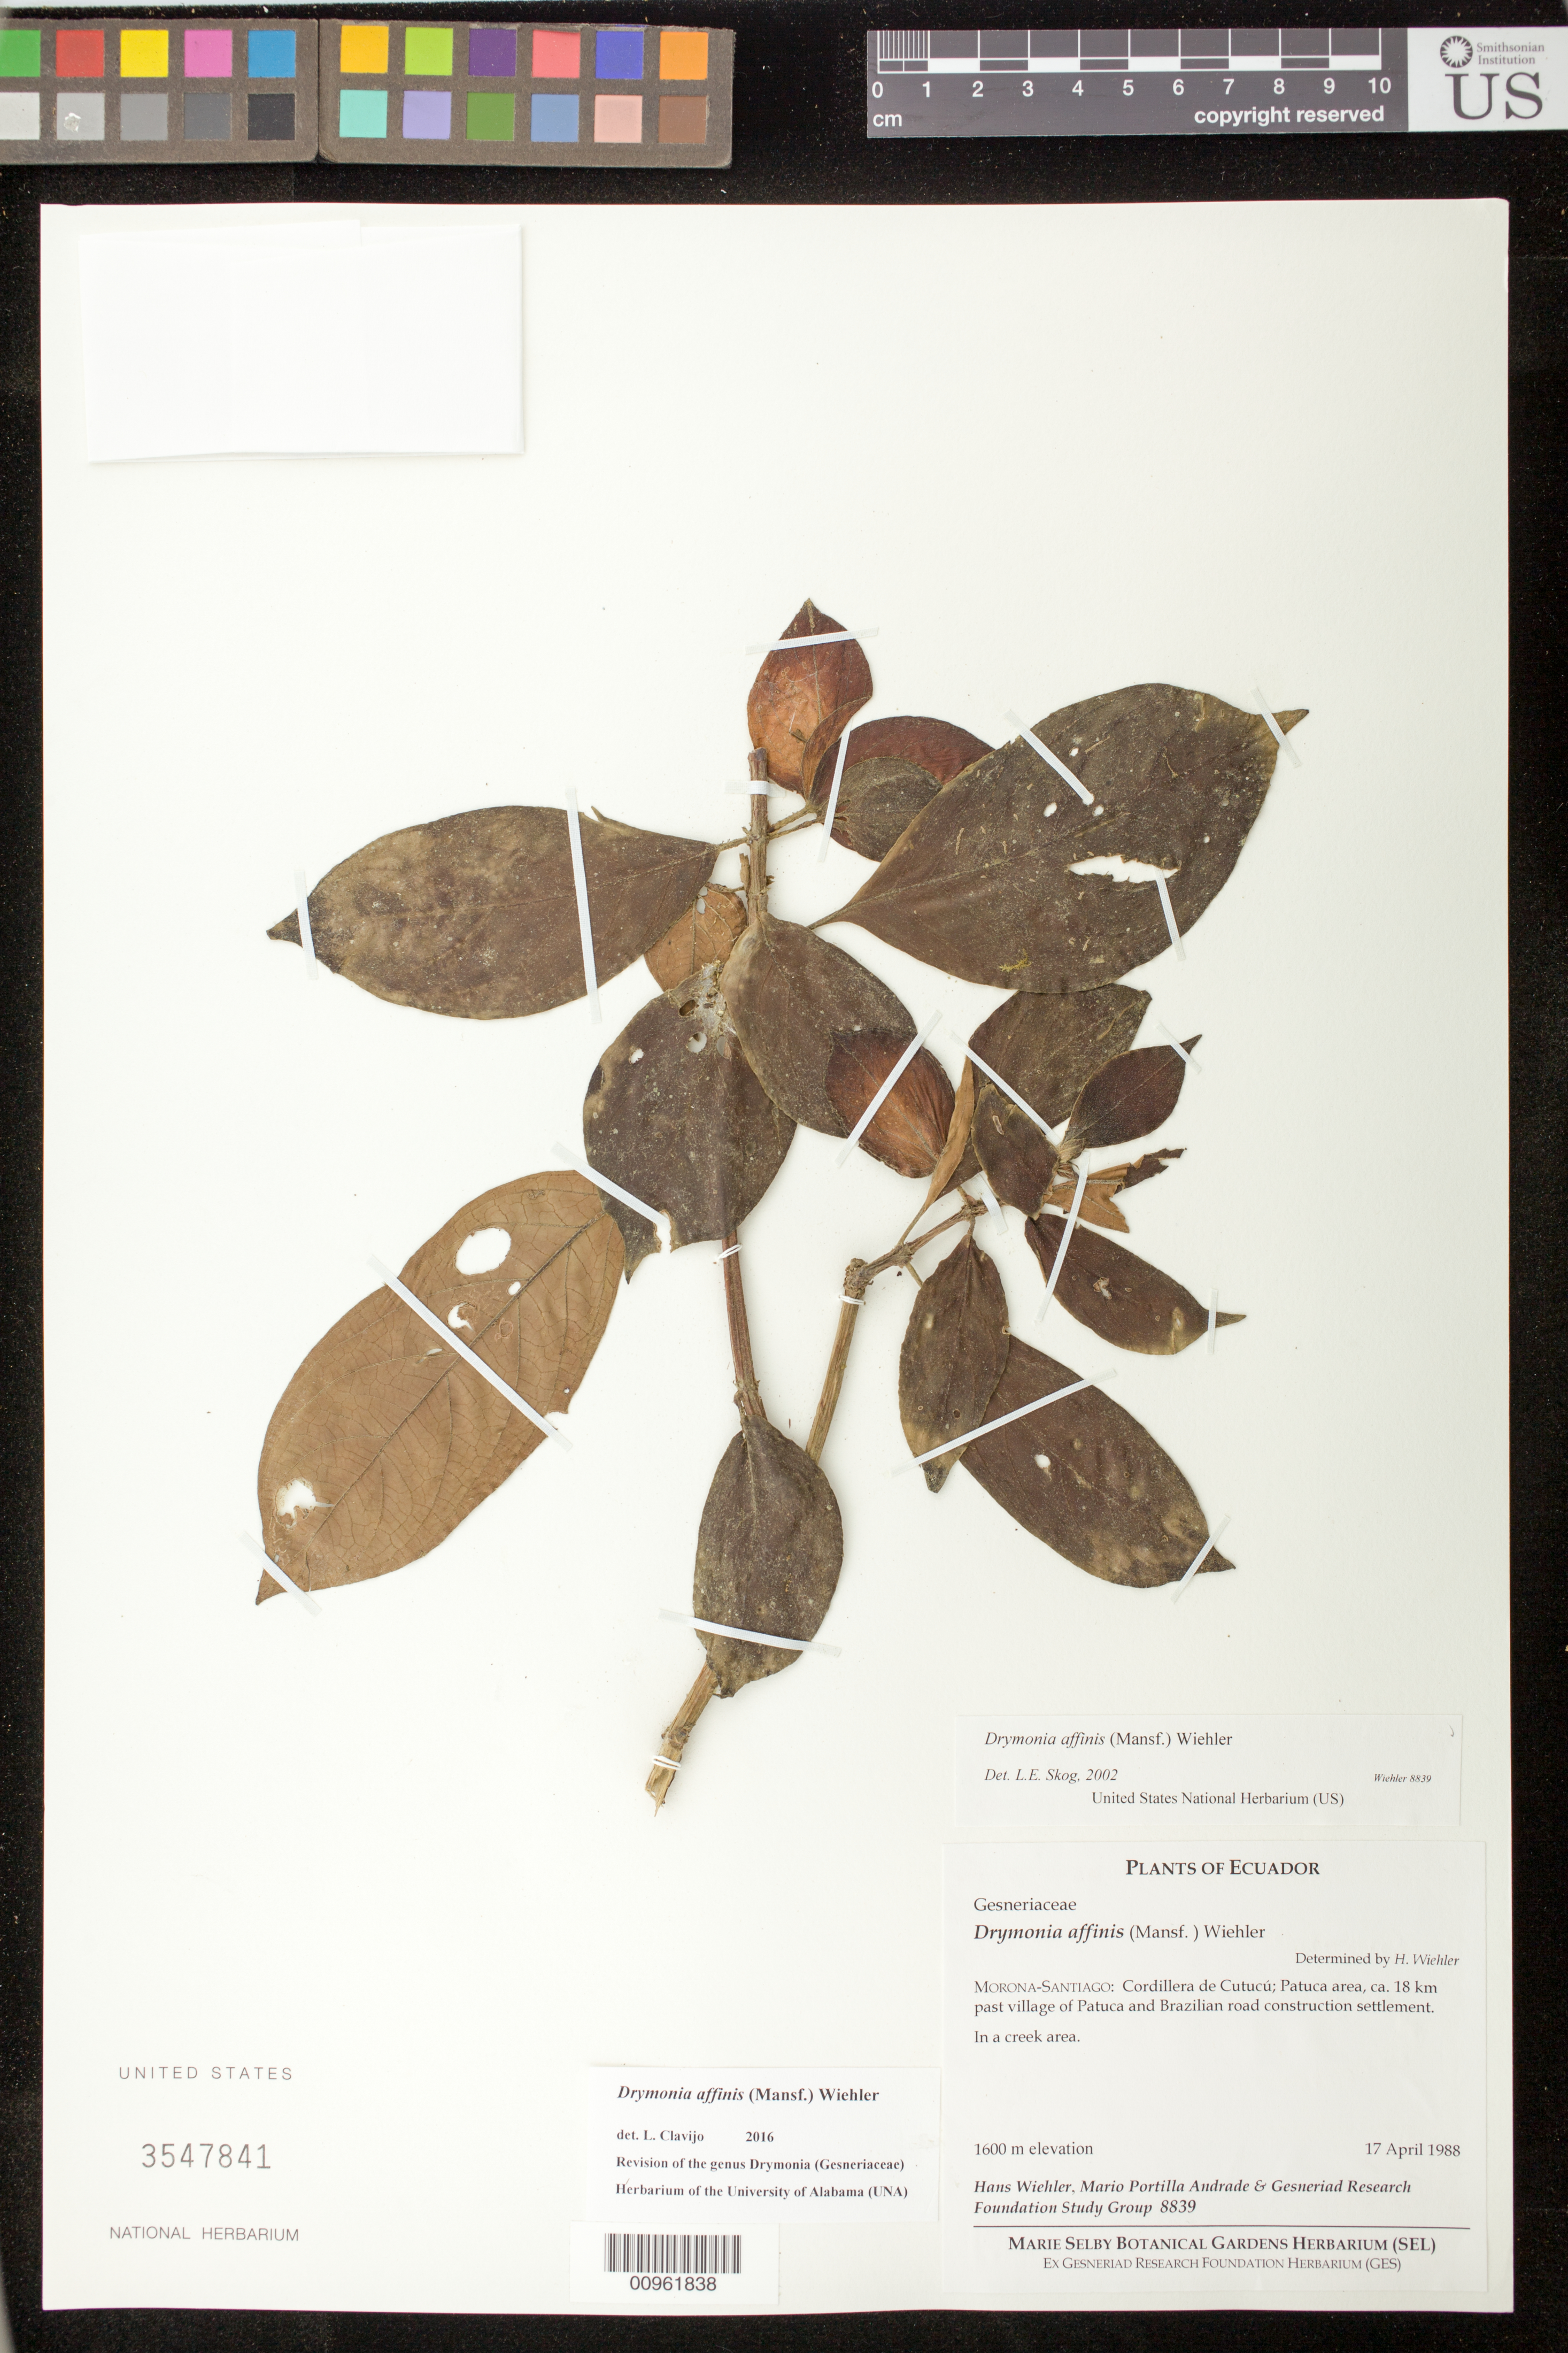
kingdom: Plantae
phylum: Tracheophyta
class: Magnoliopsida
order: Lamiales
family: Gesneriaceae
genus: Drymonia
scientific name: Drymonia affinis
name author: (Mansf.) Wiehler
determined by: Skog, Laurence E.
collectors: H. J. Wiehler, M. Portilla Andrade & GRF Study Group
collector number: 8839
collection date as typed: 17 Apr 1988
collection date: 1988-04-17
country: Ecuador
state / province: Morona-Santiago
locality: Morona-Santiago: Cordillera de Cutucú, Patuca area, ca. 18 km past village of Patuca and Brazilian road construction settlement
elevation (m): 1600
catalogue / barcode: US 3547841